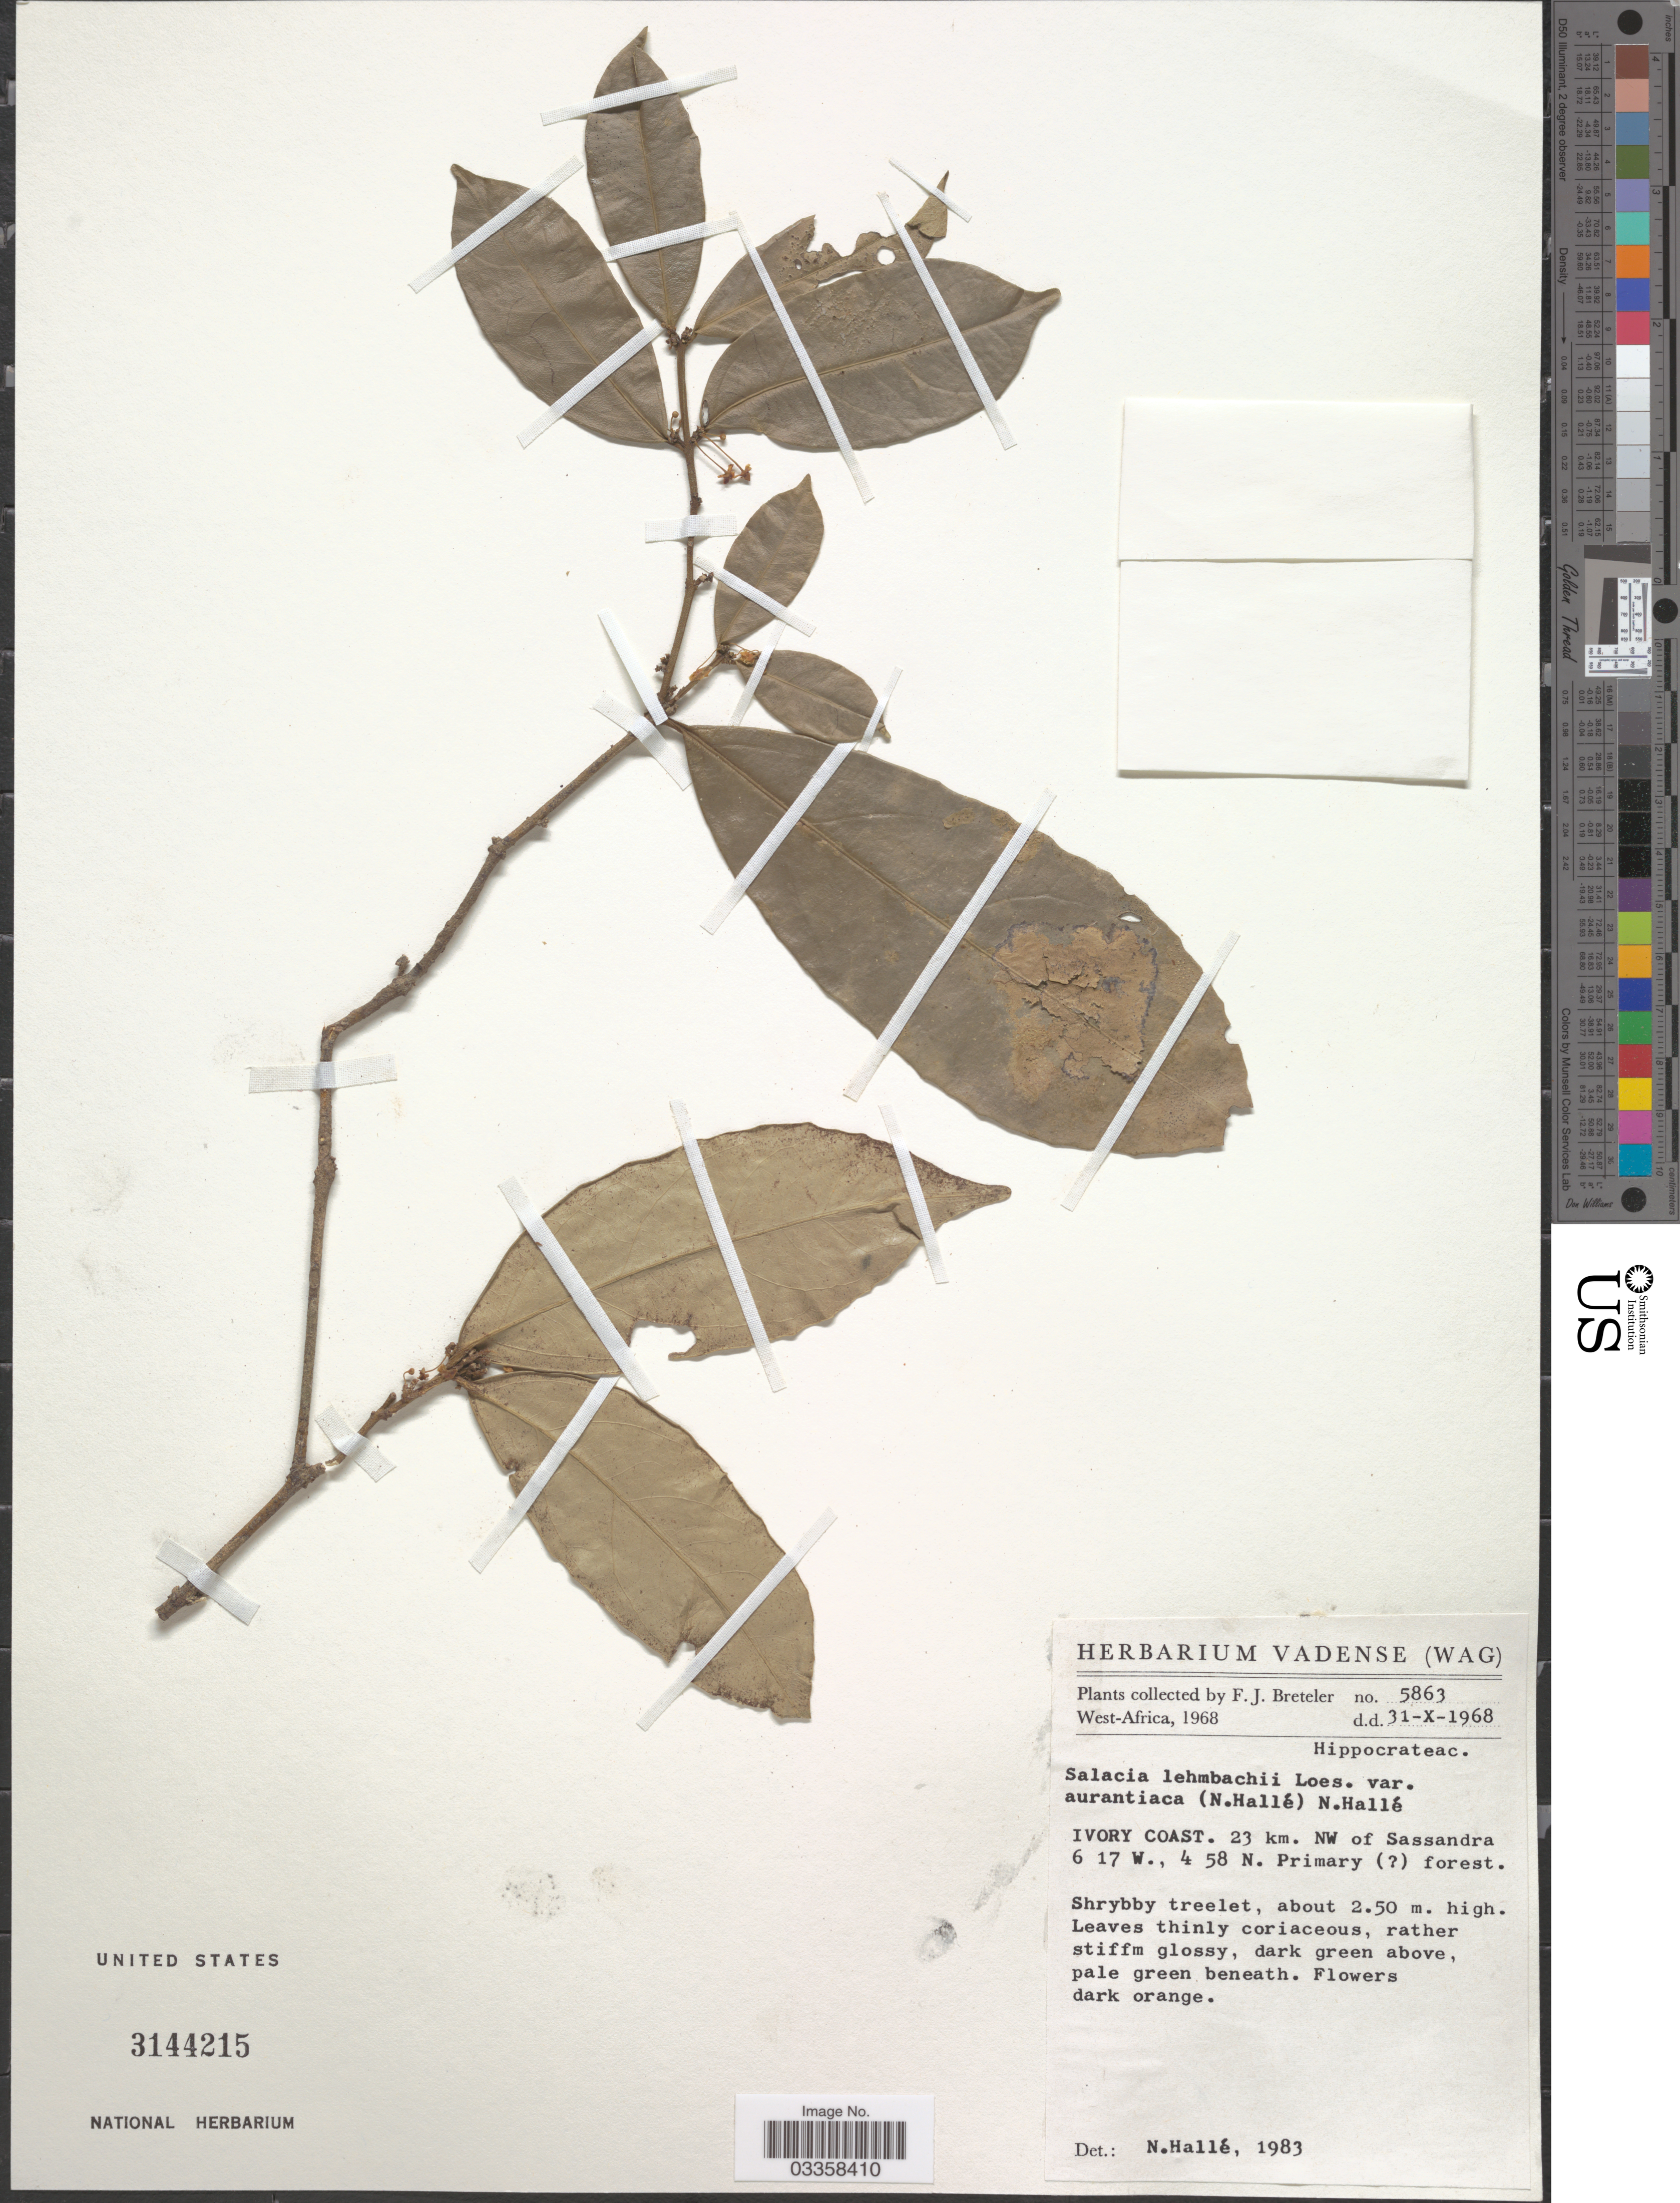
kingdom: Plantae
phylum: Tracheophyta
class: Magnoliopsida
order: Celastrales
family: Celastraceae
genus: Salacia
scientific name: Salacia lehmbachii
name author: Loes.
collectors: F. J. Breteler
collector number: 5863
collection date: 1968-10-31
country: Ivory Coast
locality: West-Africa. 23 km. NW of Sassandra.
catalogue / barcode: US 3144215